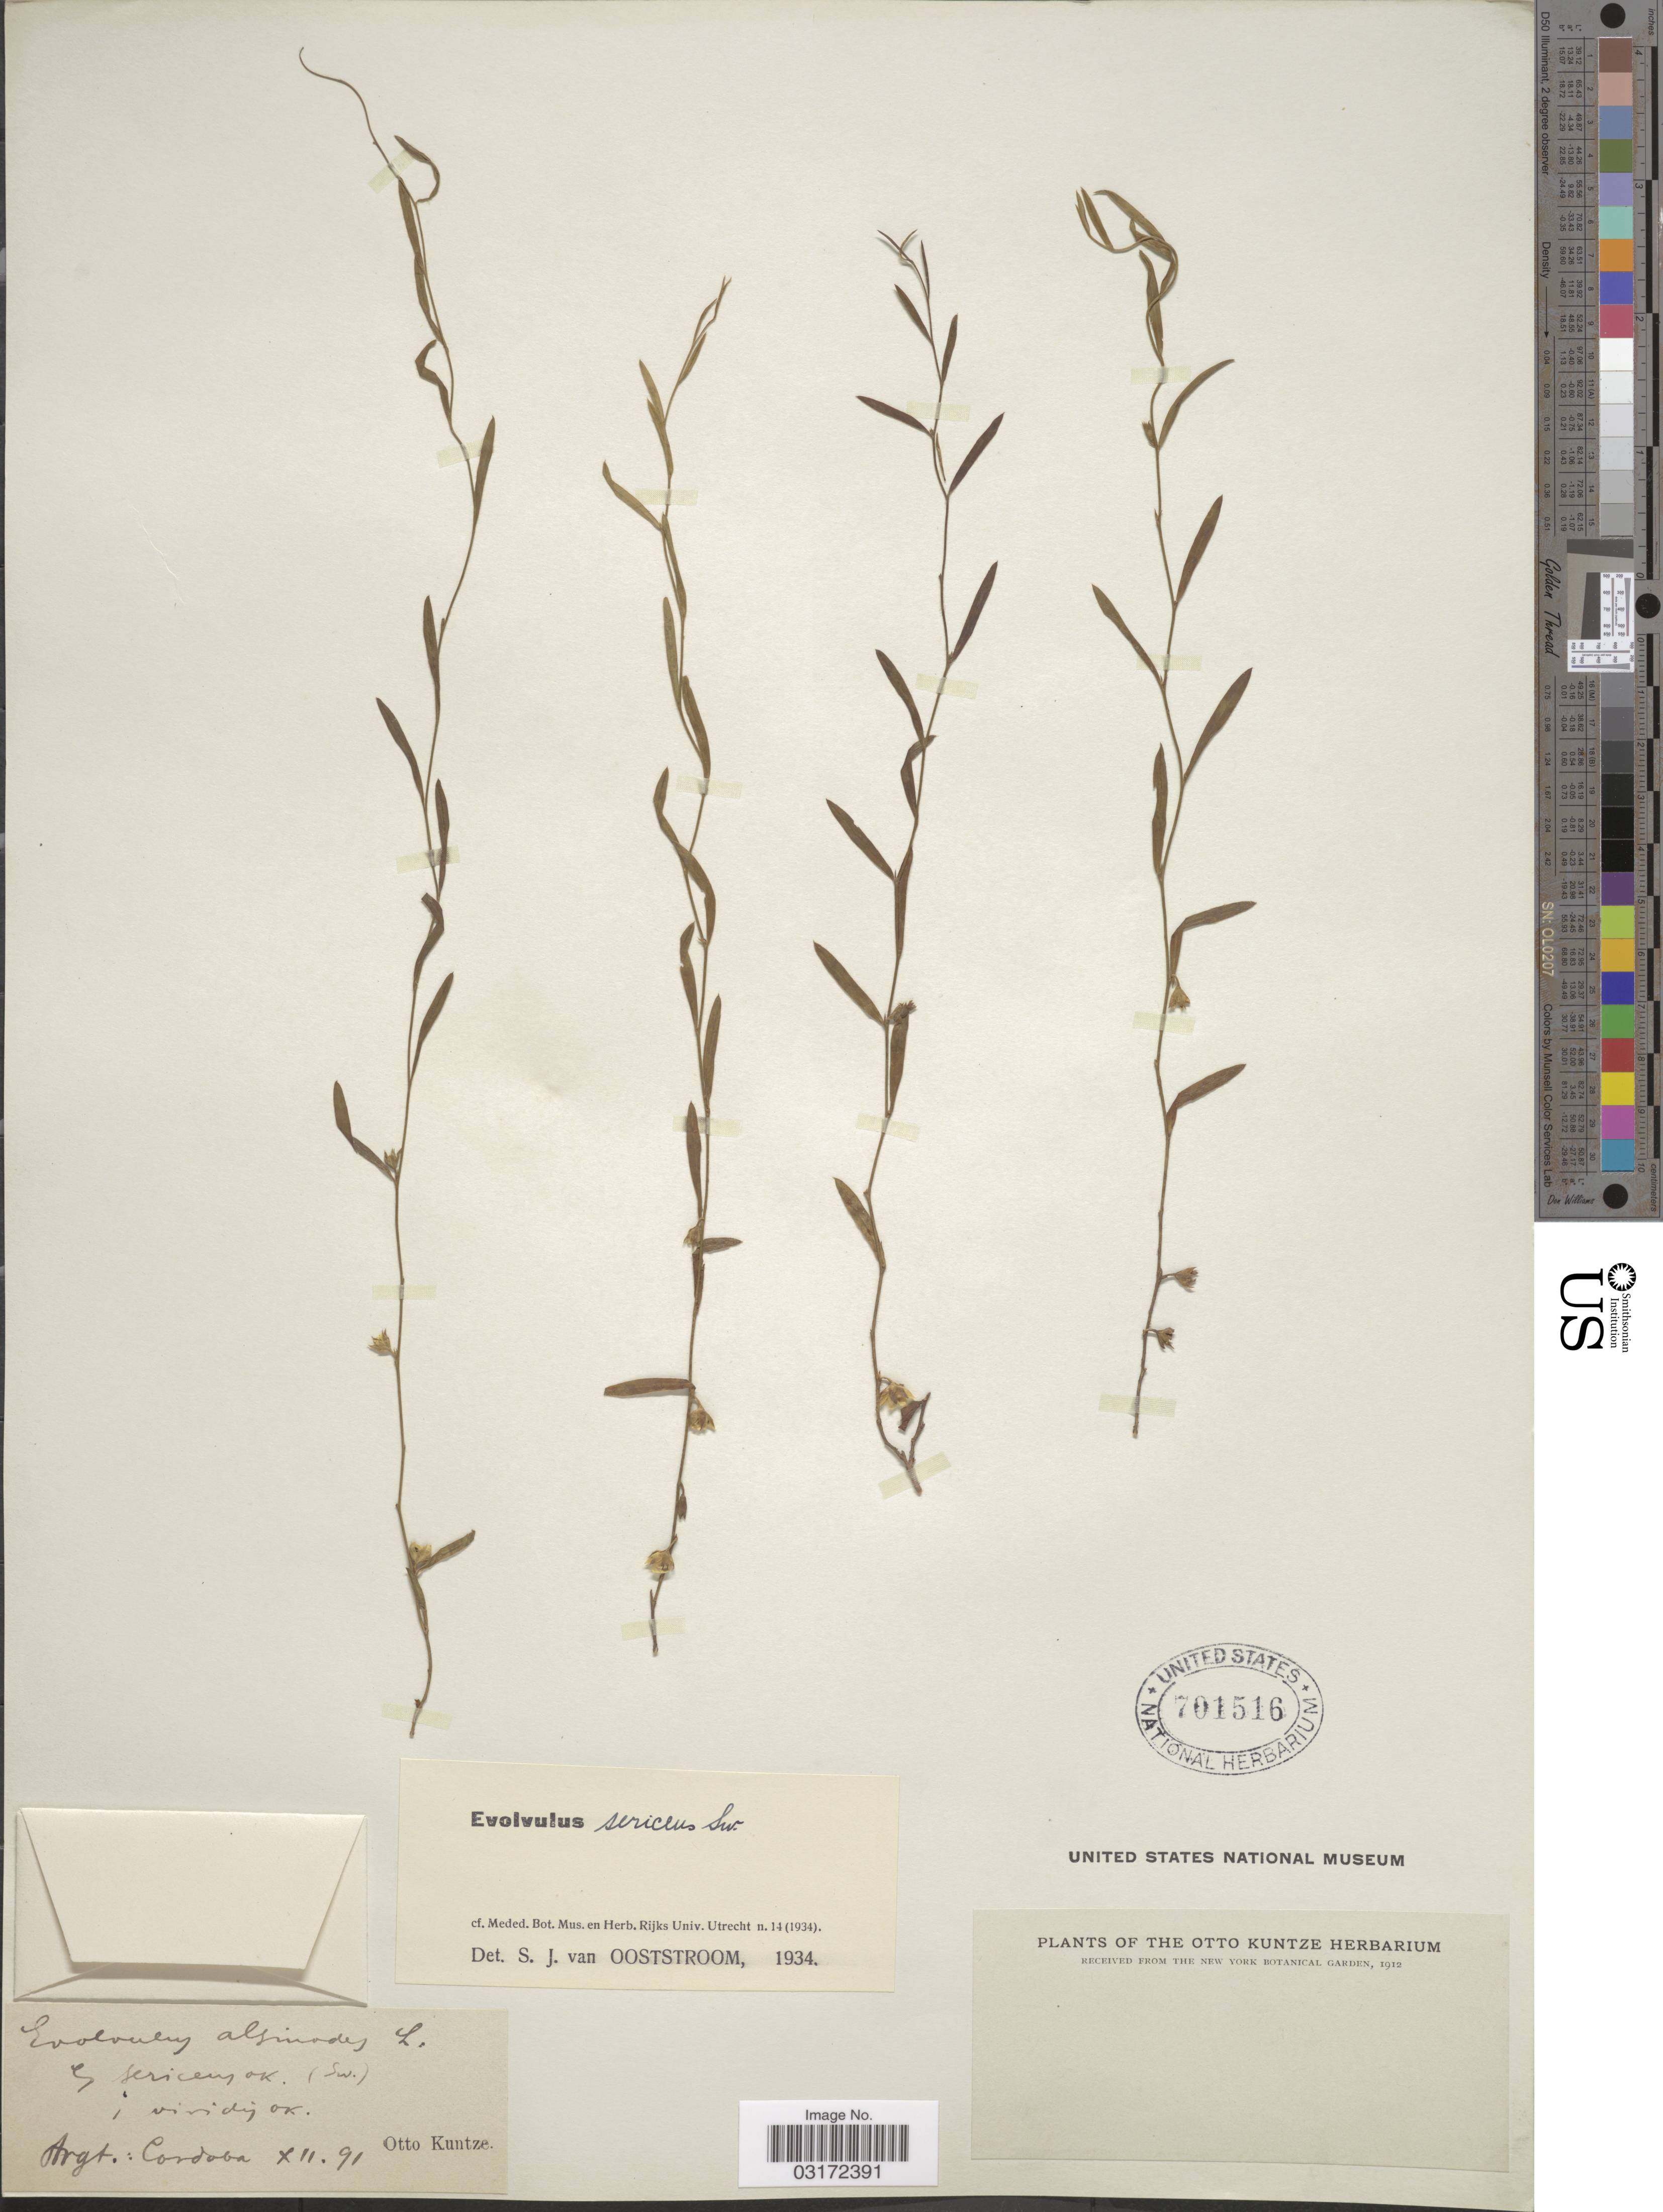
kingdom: Plantae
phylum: Tracheophyta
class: Magnoliopsida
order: Solanales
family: Convolvulaceae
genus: Evolvulus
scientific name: Evolvulus sericeus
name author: Sw.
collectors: C.E.O. Kuntze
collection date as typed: Transcribed d/m/y: /12/91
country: Argentina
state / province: Cordoba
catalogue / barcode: US 701516